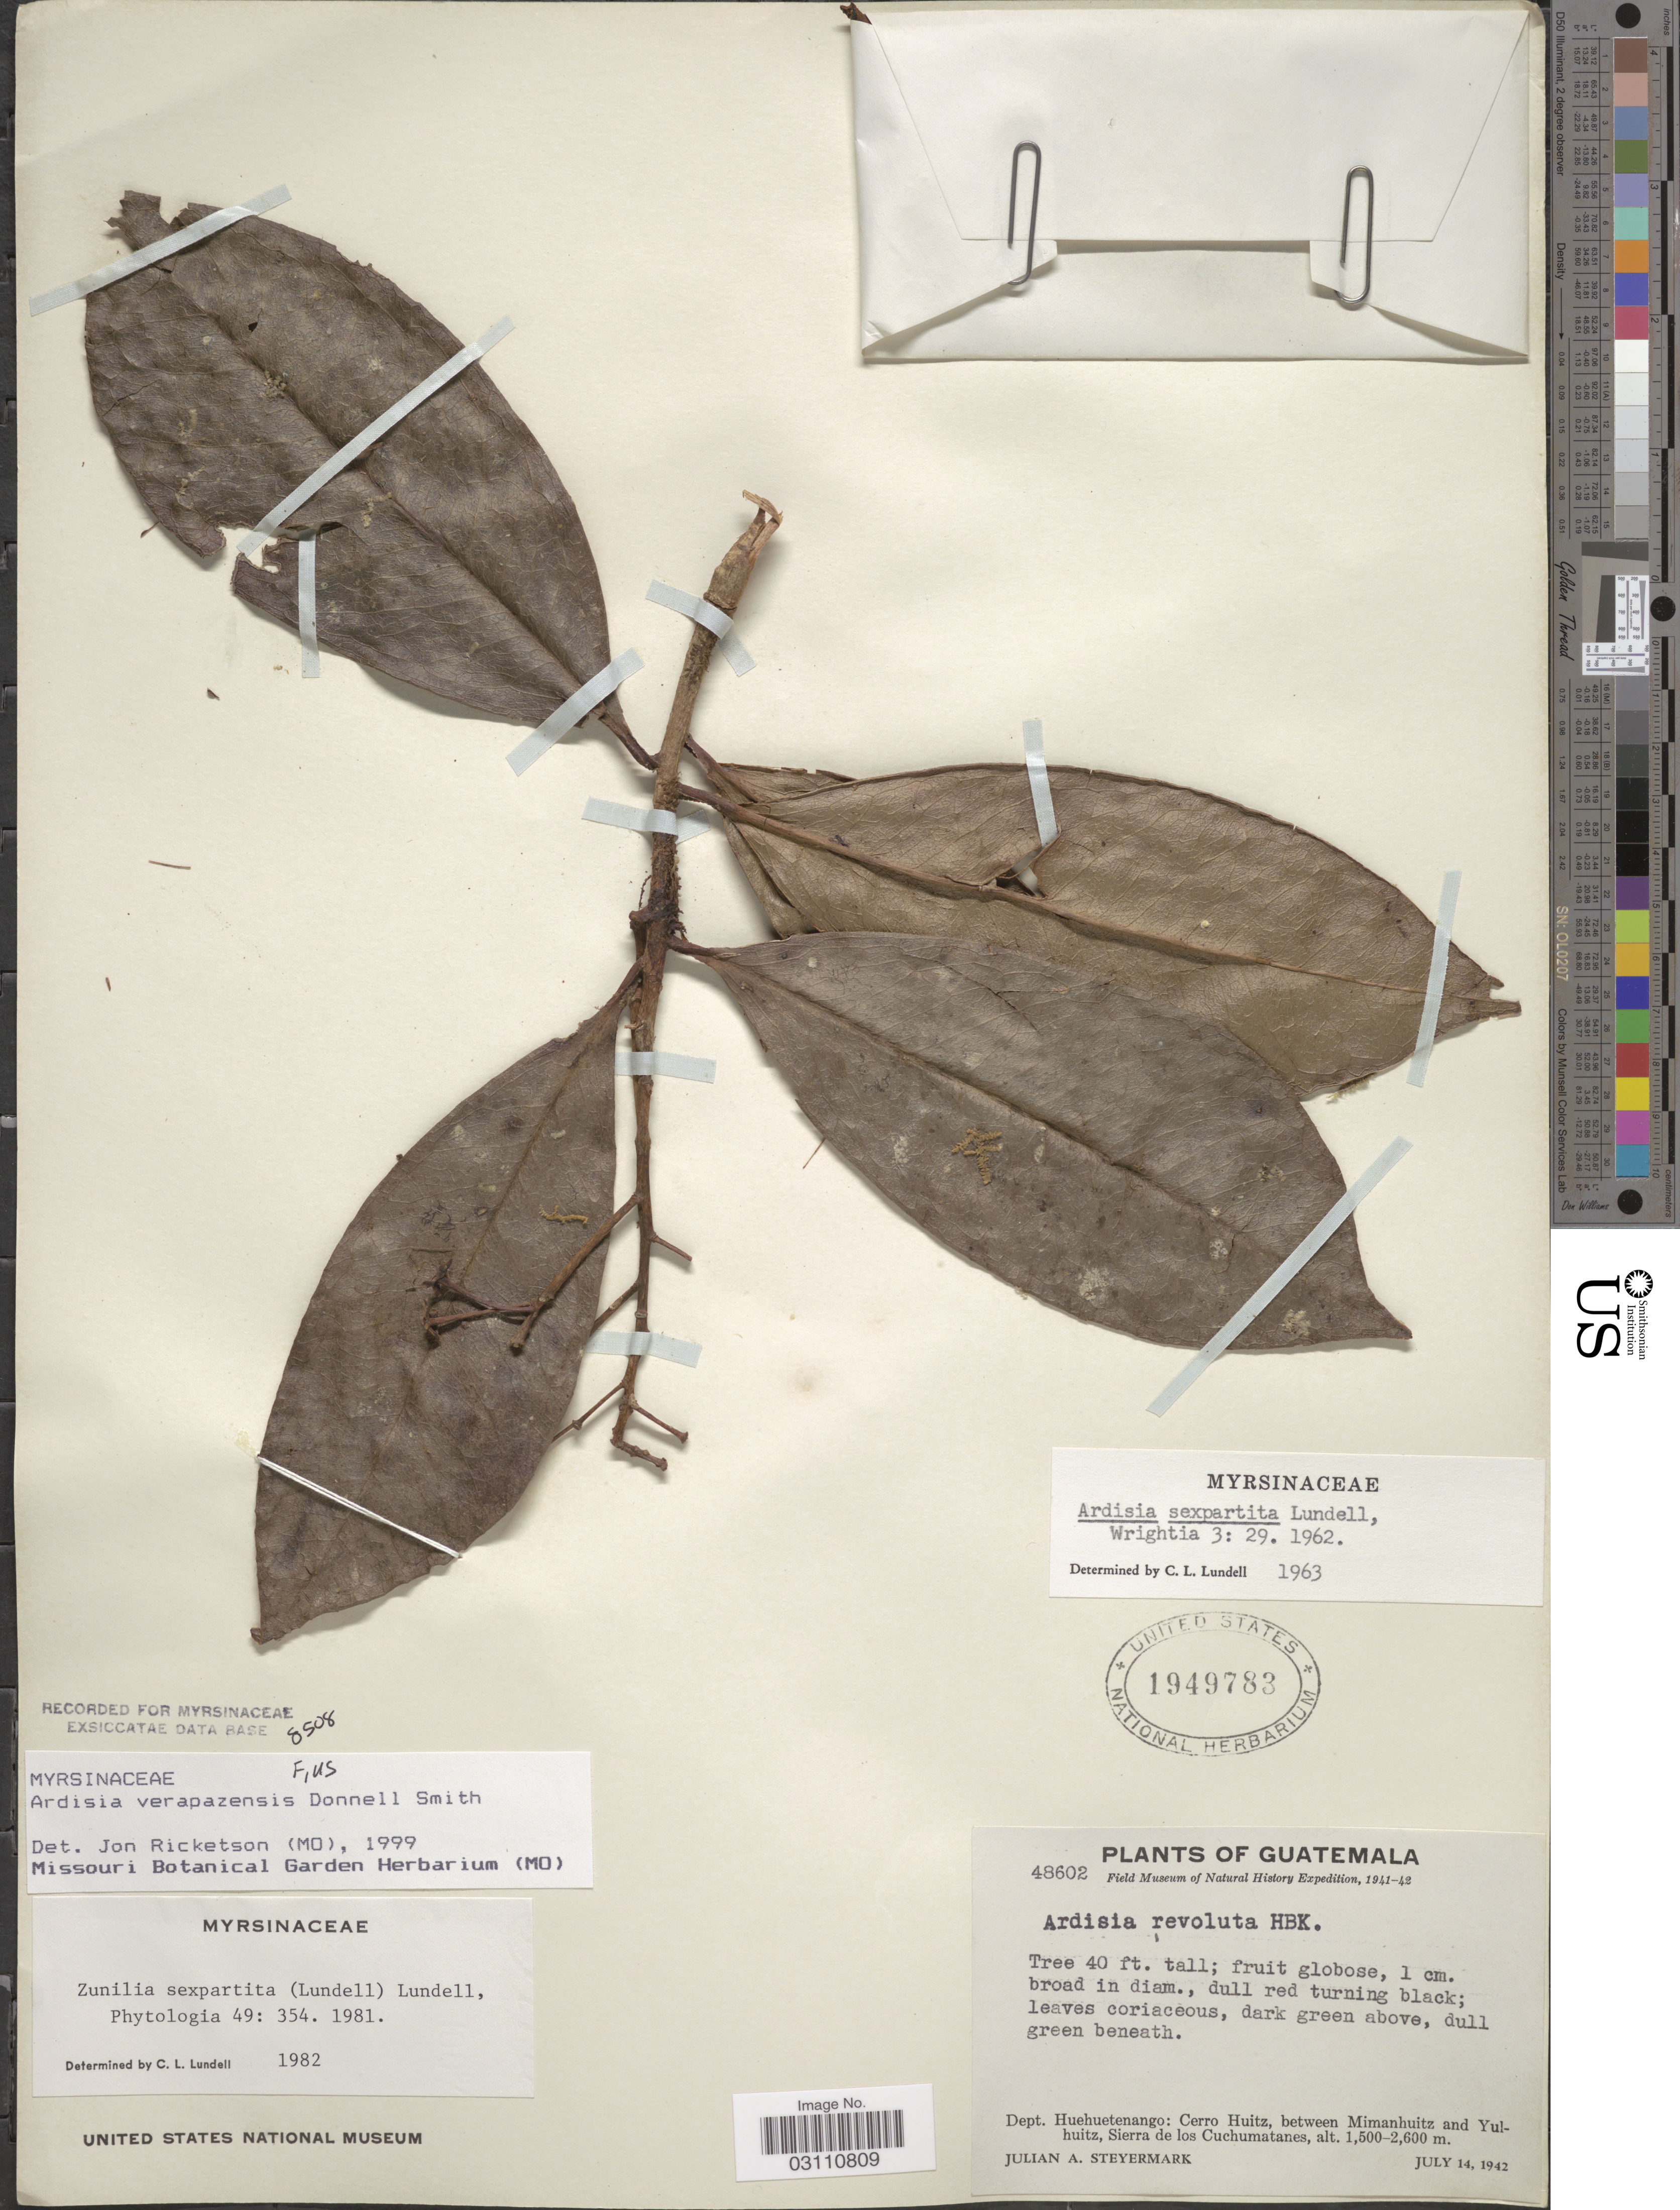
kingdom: Plantae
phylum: Tracheophyta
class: Magnoliopsida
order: Ericales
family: Primulaceae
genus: Ardisia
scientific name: Ardisia verapazensis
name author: Donn. Sm.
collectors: J. Steyermark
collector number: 48602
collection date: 1942-07-14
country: Guatemala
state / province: Huehuetenango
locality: Cerro Huitz, between Mimanhuitz and Yulhuitz, Sierra de los Cuchumatanes.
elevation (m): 1500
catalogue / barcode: US 1949783